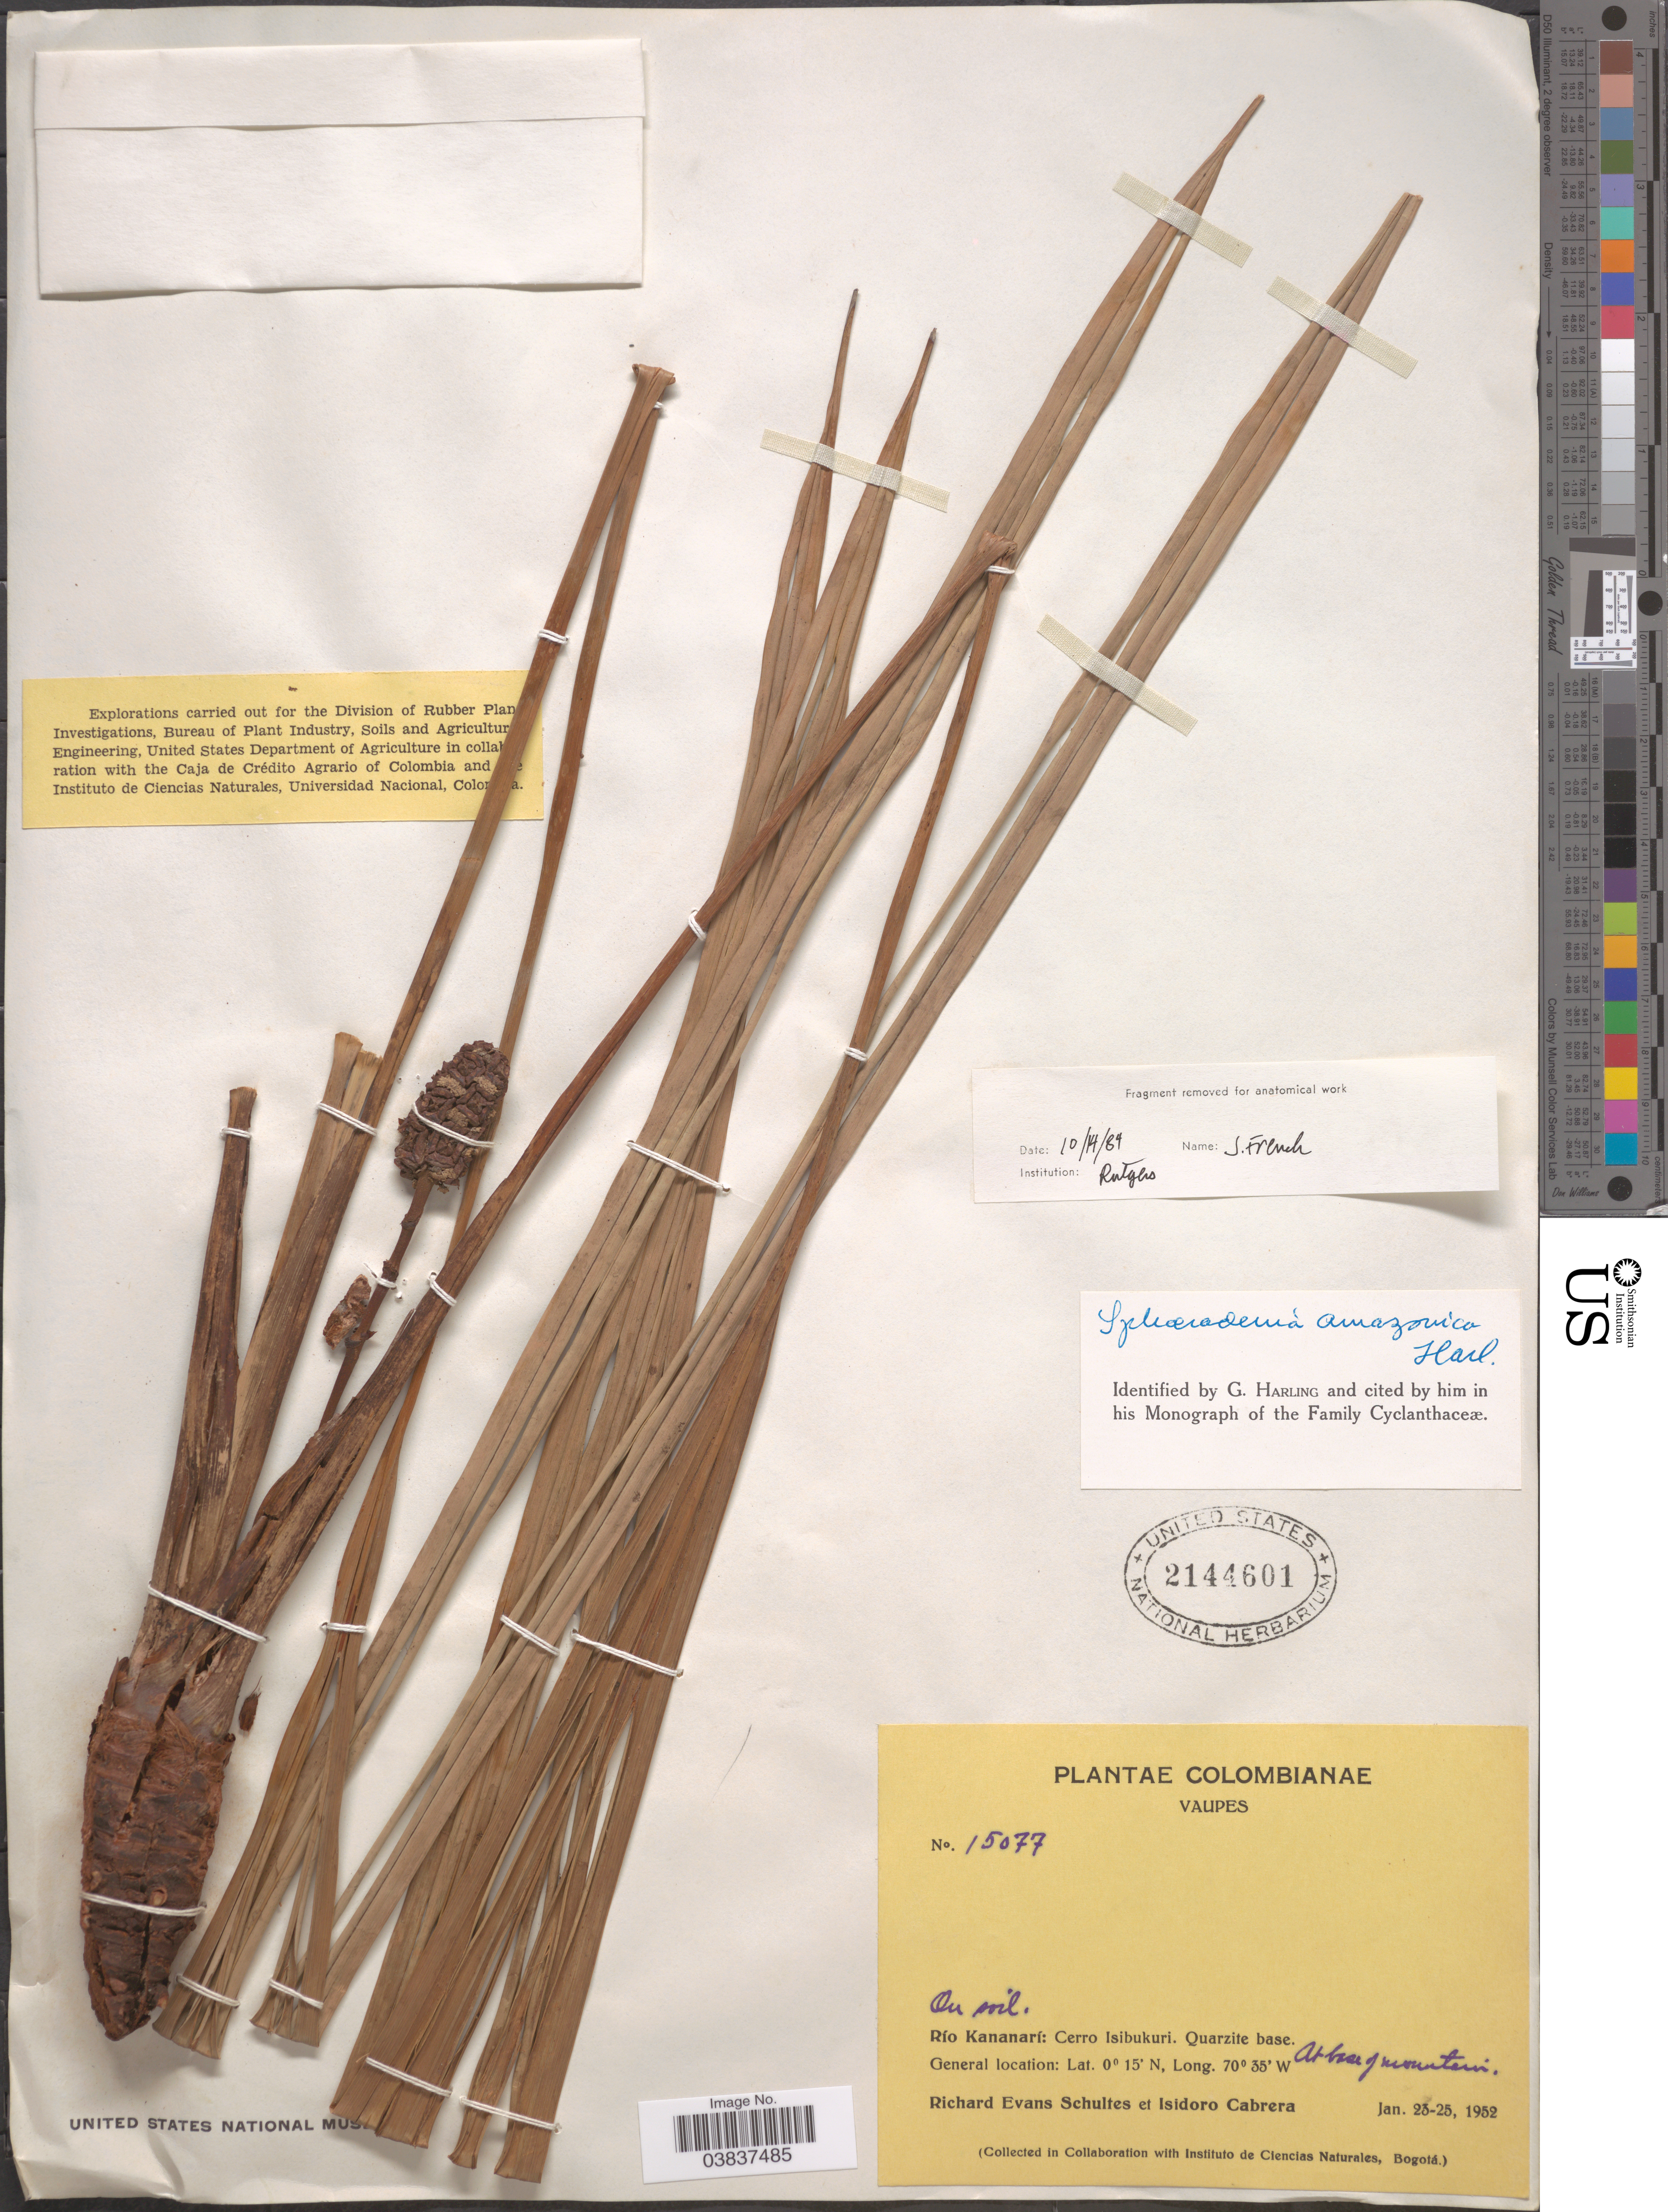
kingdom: Plantae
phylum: Tracheophyta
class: Liliopsida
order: Pandanales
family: Cyclanthaceae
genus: Sphaeradenia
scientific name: Sphaeradenia amazonica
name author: Harling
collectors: R. E. Schultes & I. Cabrera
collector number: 15077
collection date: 1952-01-23/1952-01-25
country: Colombia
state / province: Vaupés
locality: Río Kananarí: Cerro Isibukuri. Quarzite base. At base of mountain.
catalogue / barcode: US 2144601